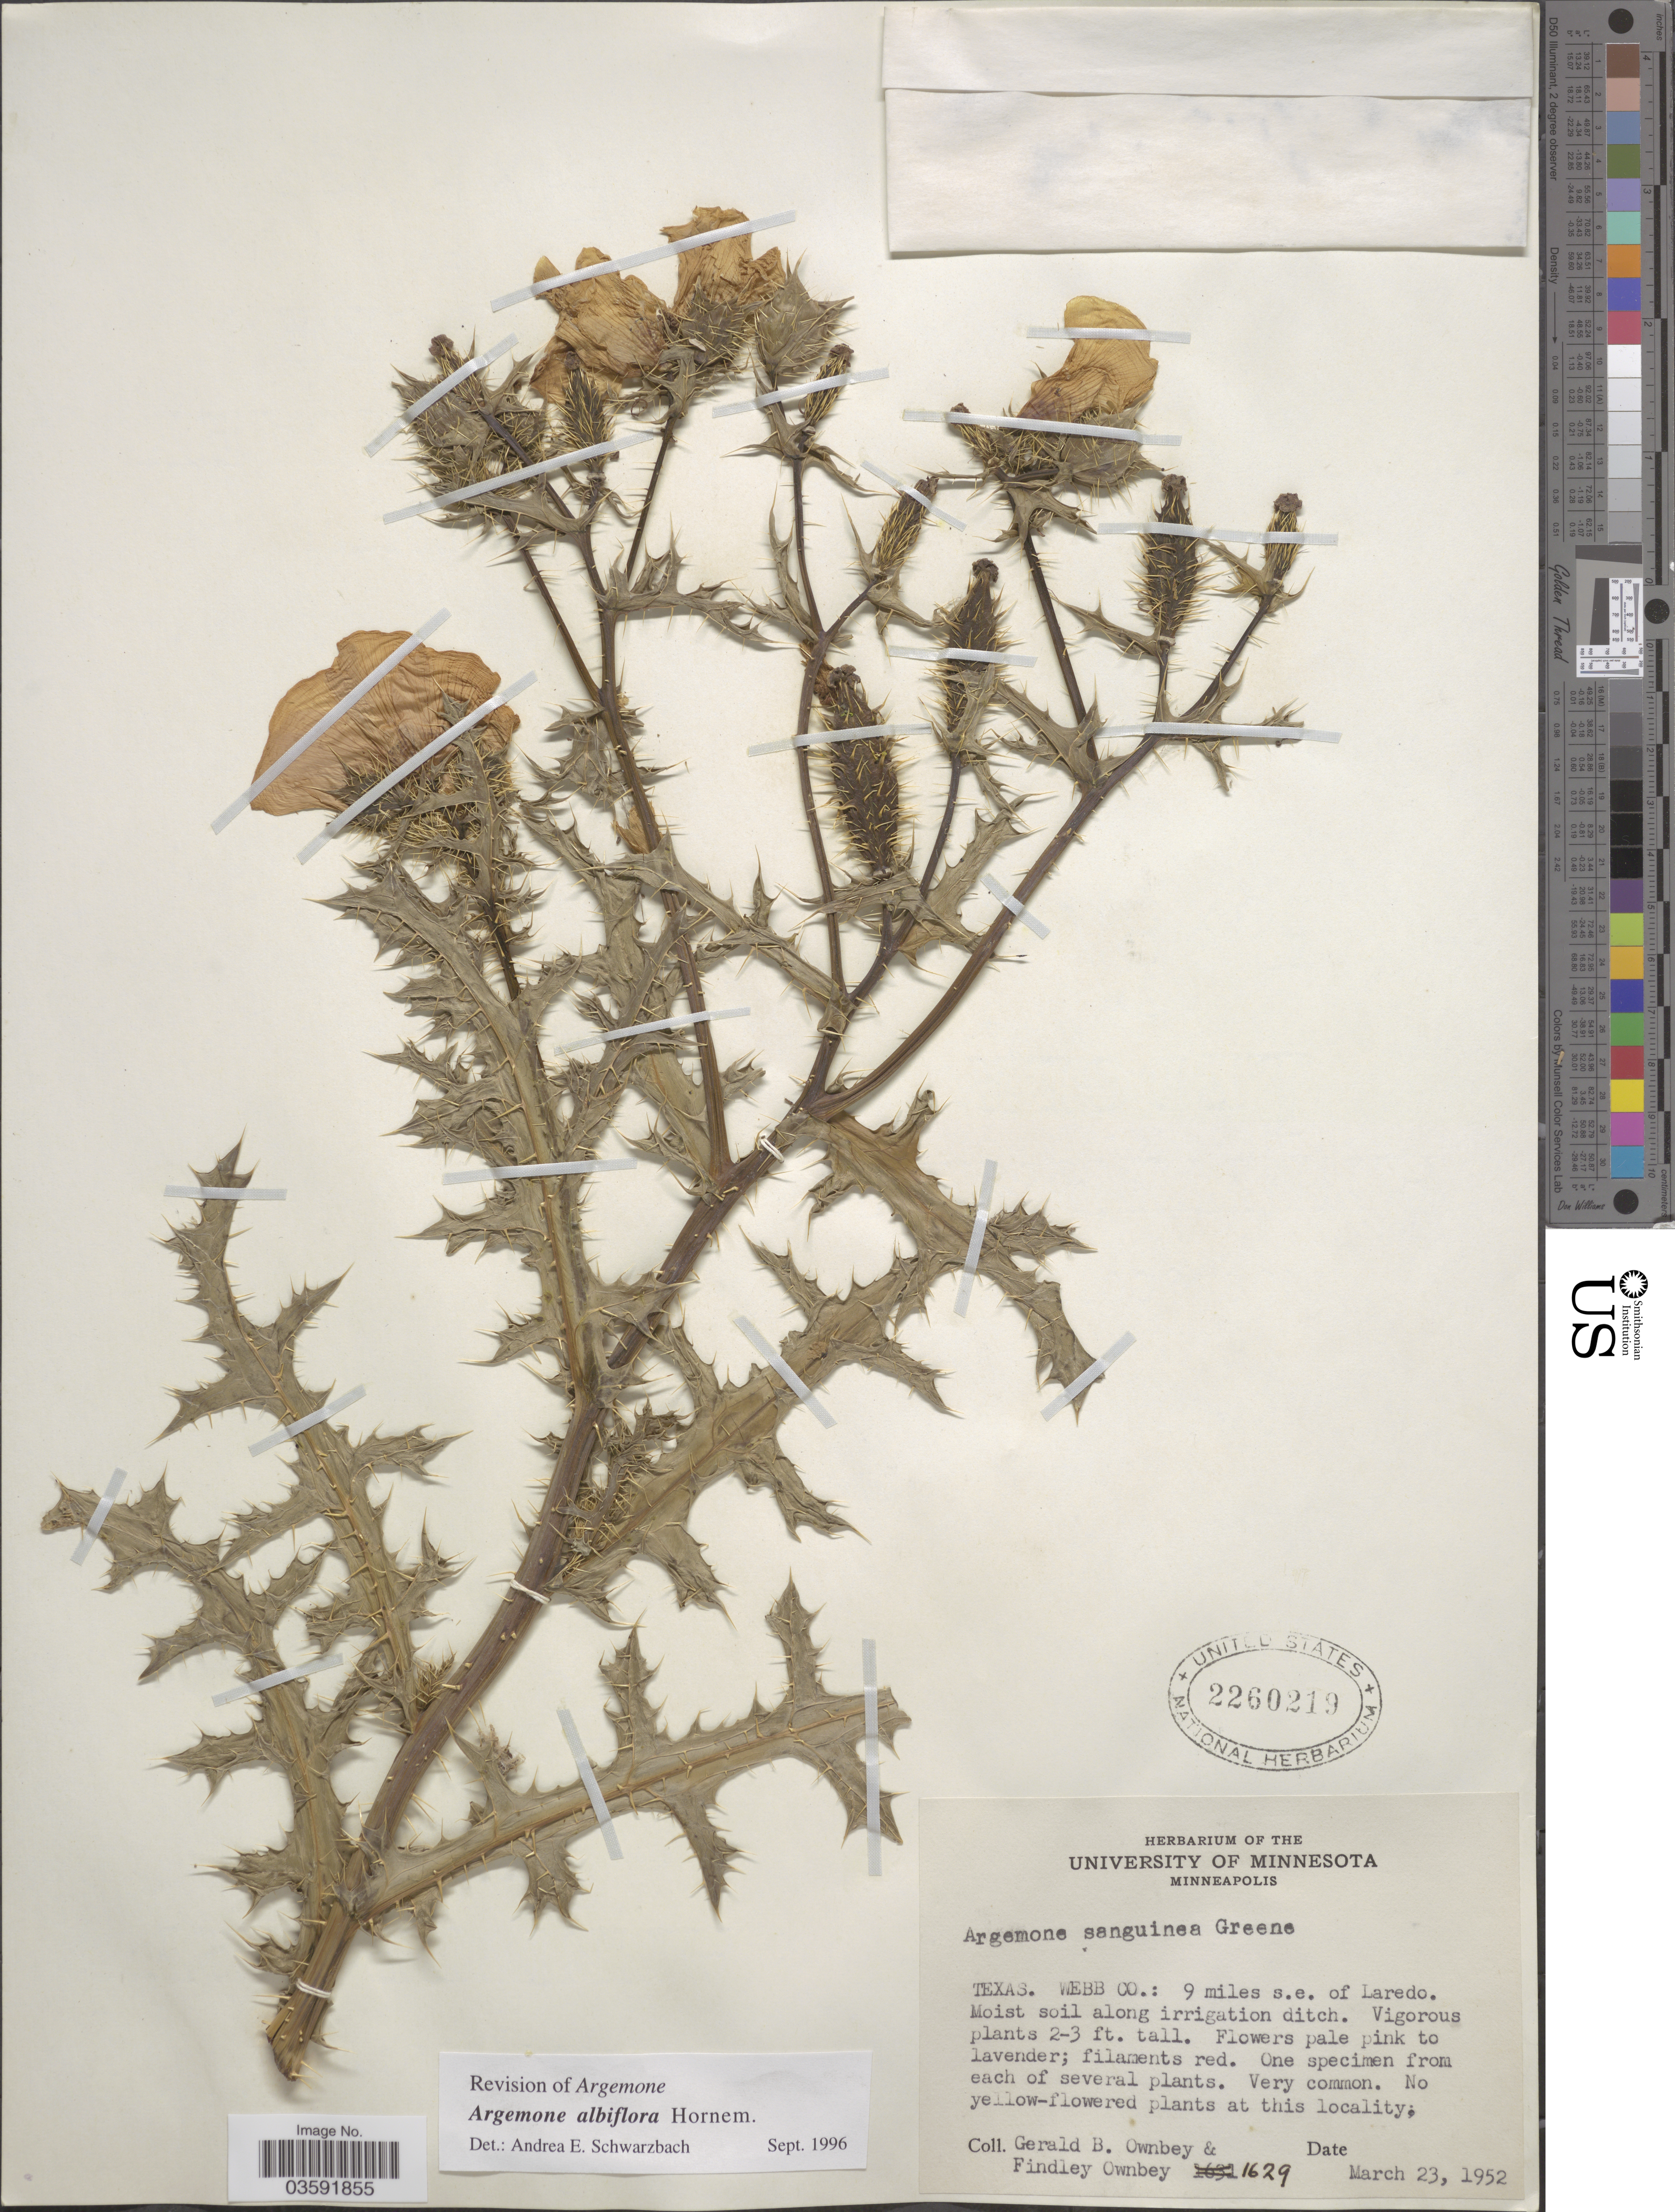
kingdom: Plantae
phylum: Tracheophyta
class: Magnoliopsida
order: Ranunculales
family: Papaveraceae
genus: Argemone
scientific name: Argemone albiflora subsp. albiflora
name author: Hornem.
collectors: G. B. Ownbey & F. Ownbey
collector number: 1629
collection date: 1952-03-23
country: United States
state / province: Texas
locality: Webb Co.: 9 miles s.e. of Laredo.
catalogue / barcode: US 2260219